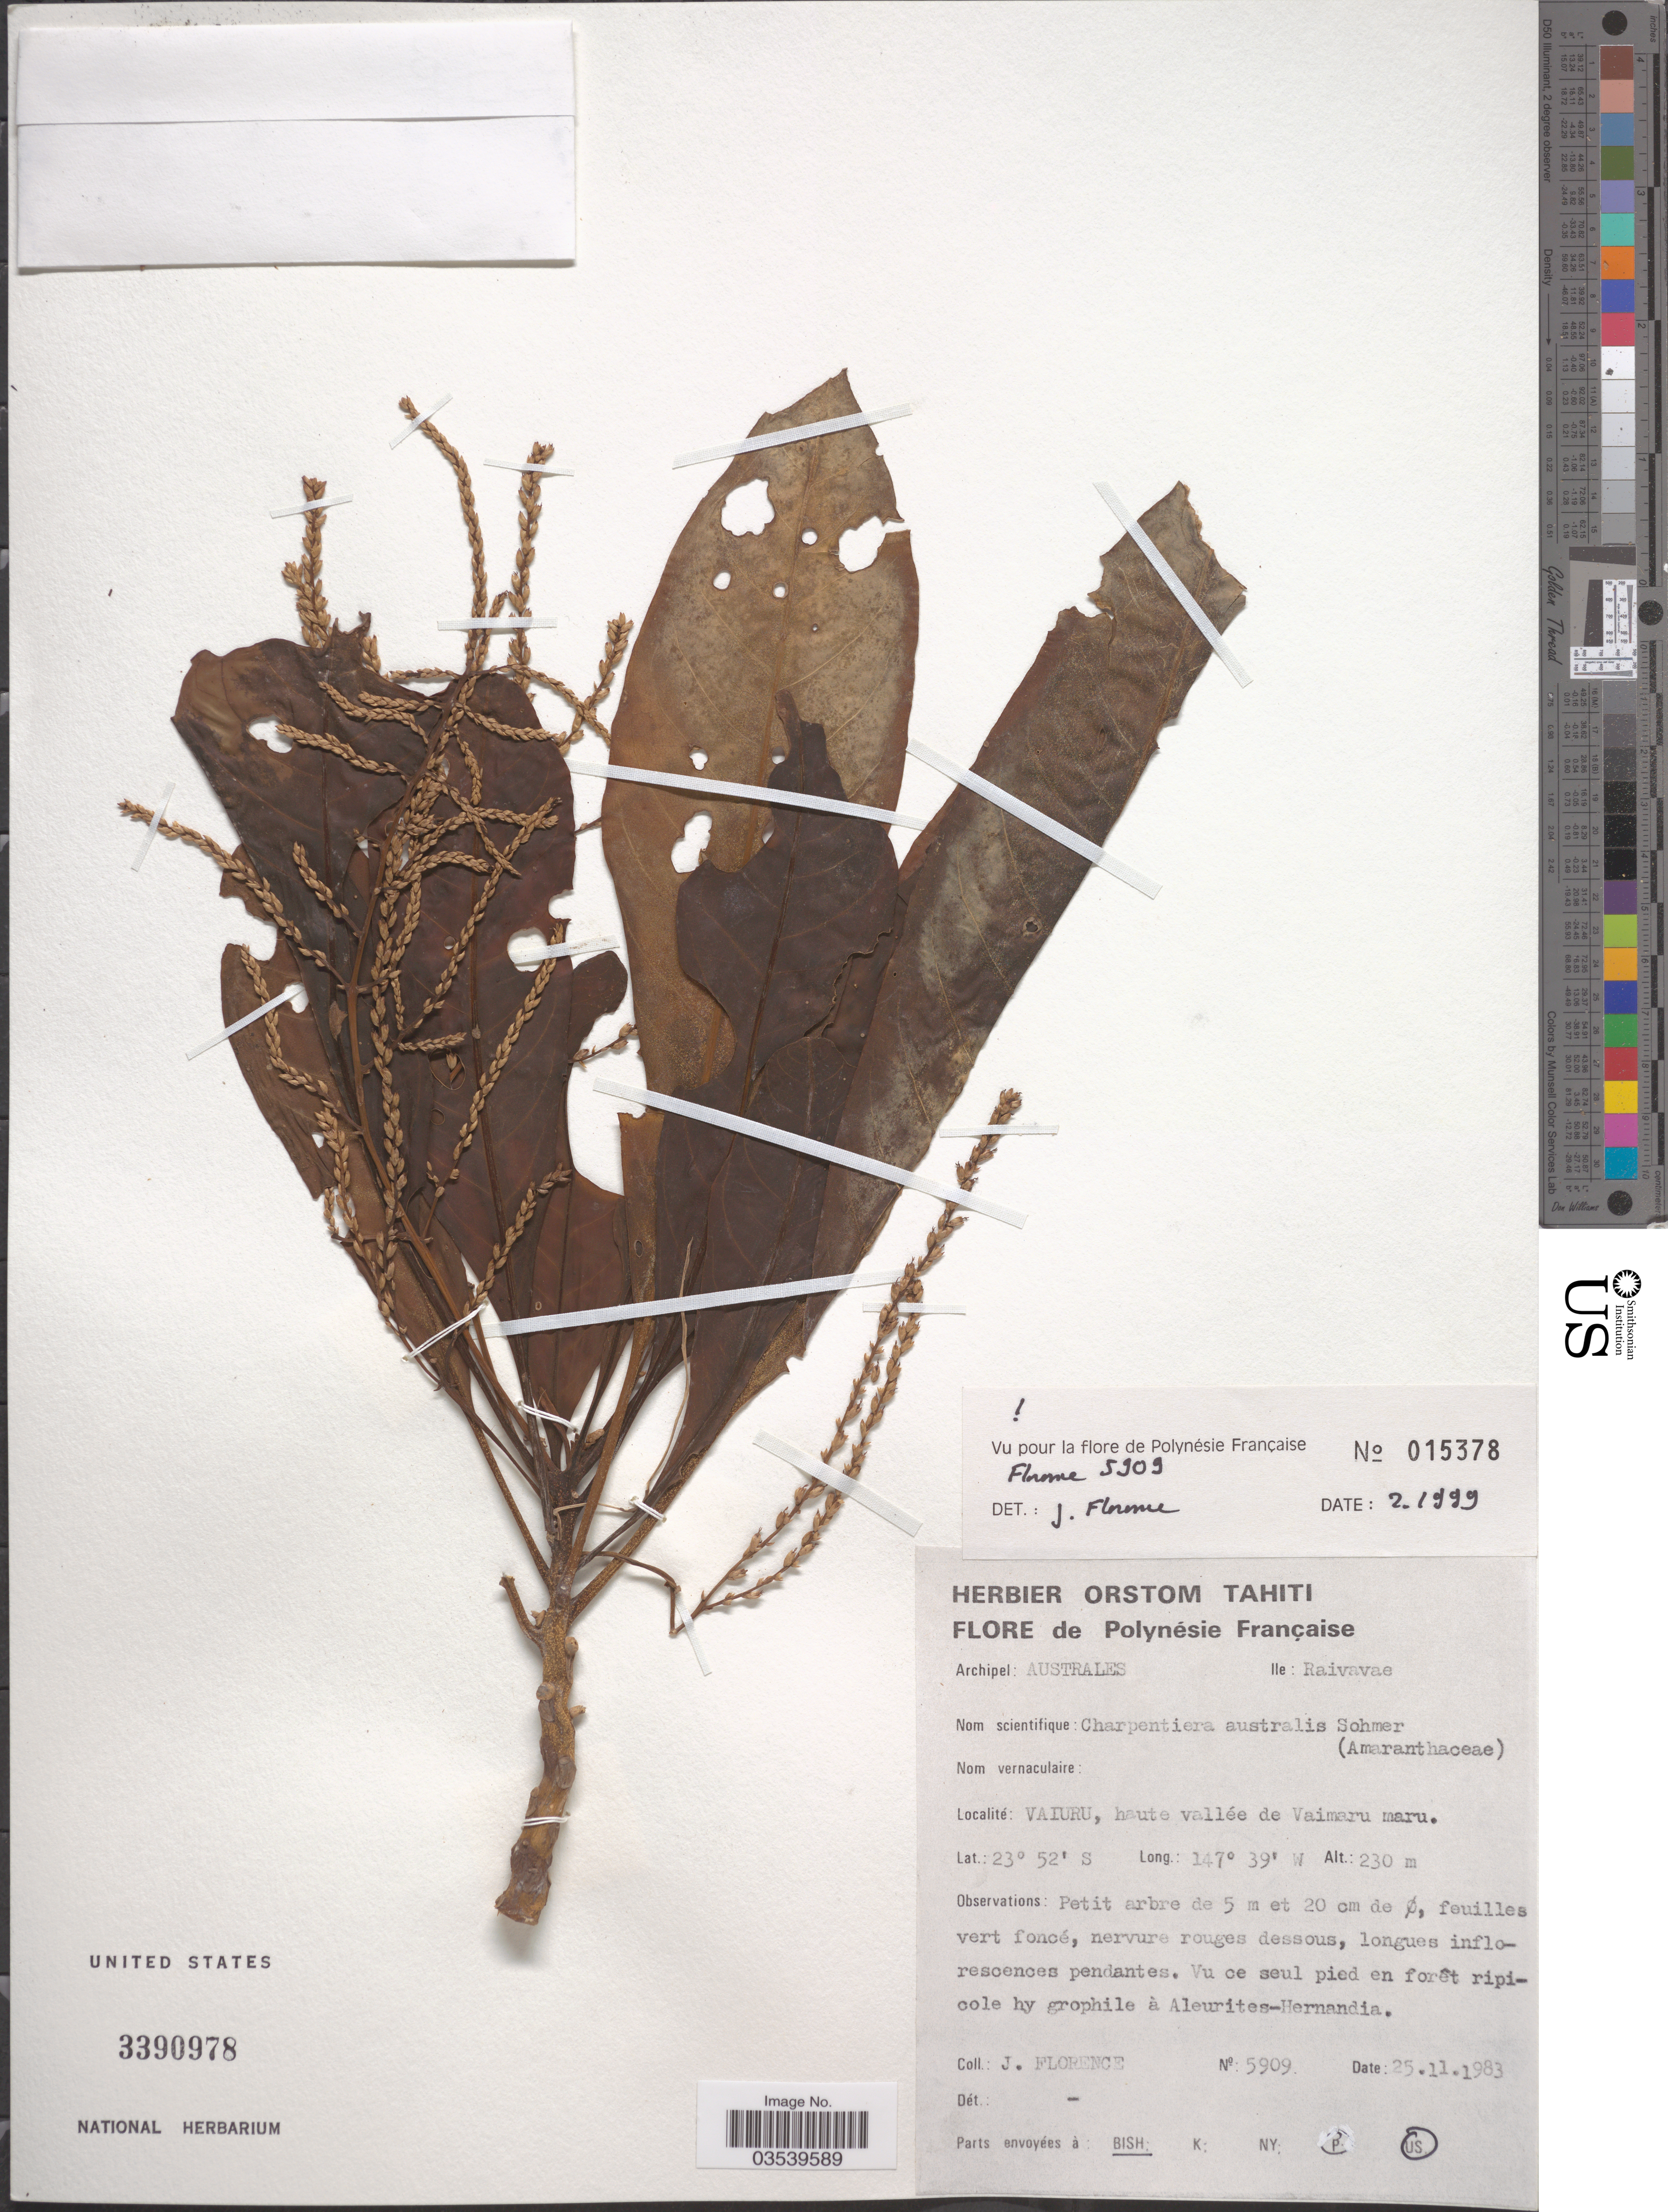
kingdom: Plantae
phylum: Tracheophyta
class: Magnoliopsida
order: Caryophyllales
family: Amaranthaceae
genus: Charpentiera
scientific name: Charpentiera australis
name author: Sohmer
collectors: J. Florence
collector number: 5909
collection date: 1983-11-25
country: French Polynesia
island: Raivavae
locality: Archipel: Australes. Ile: Raivavae. Vaiuru, haute vallée de Vaimaru maru.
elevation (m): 230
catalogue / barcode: US 3390978